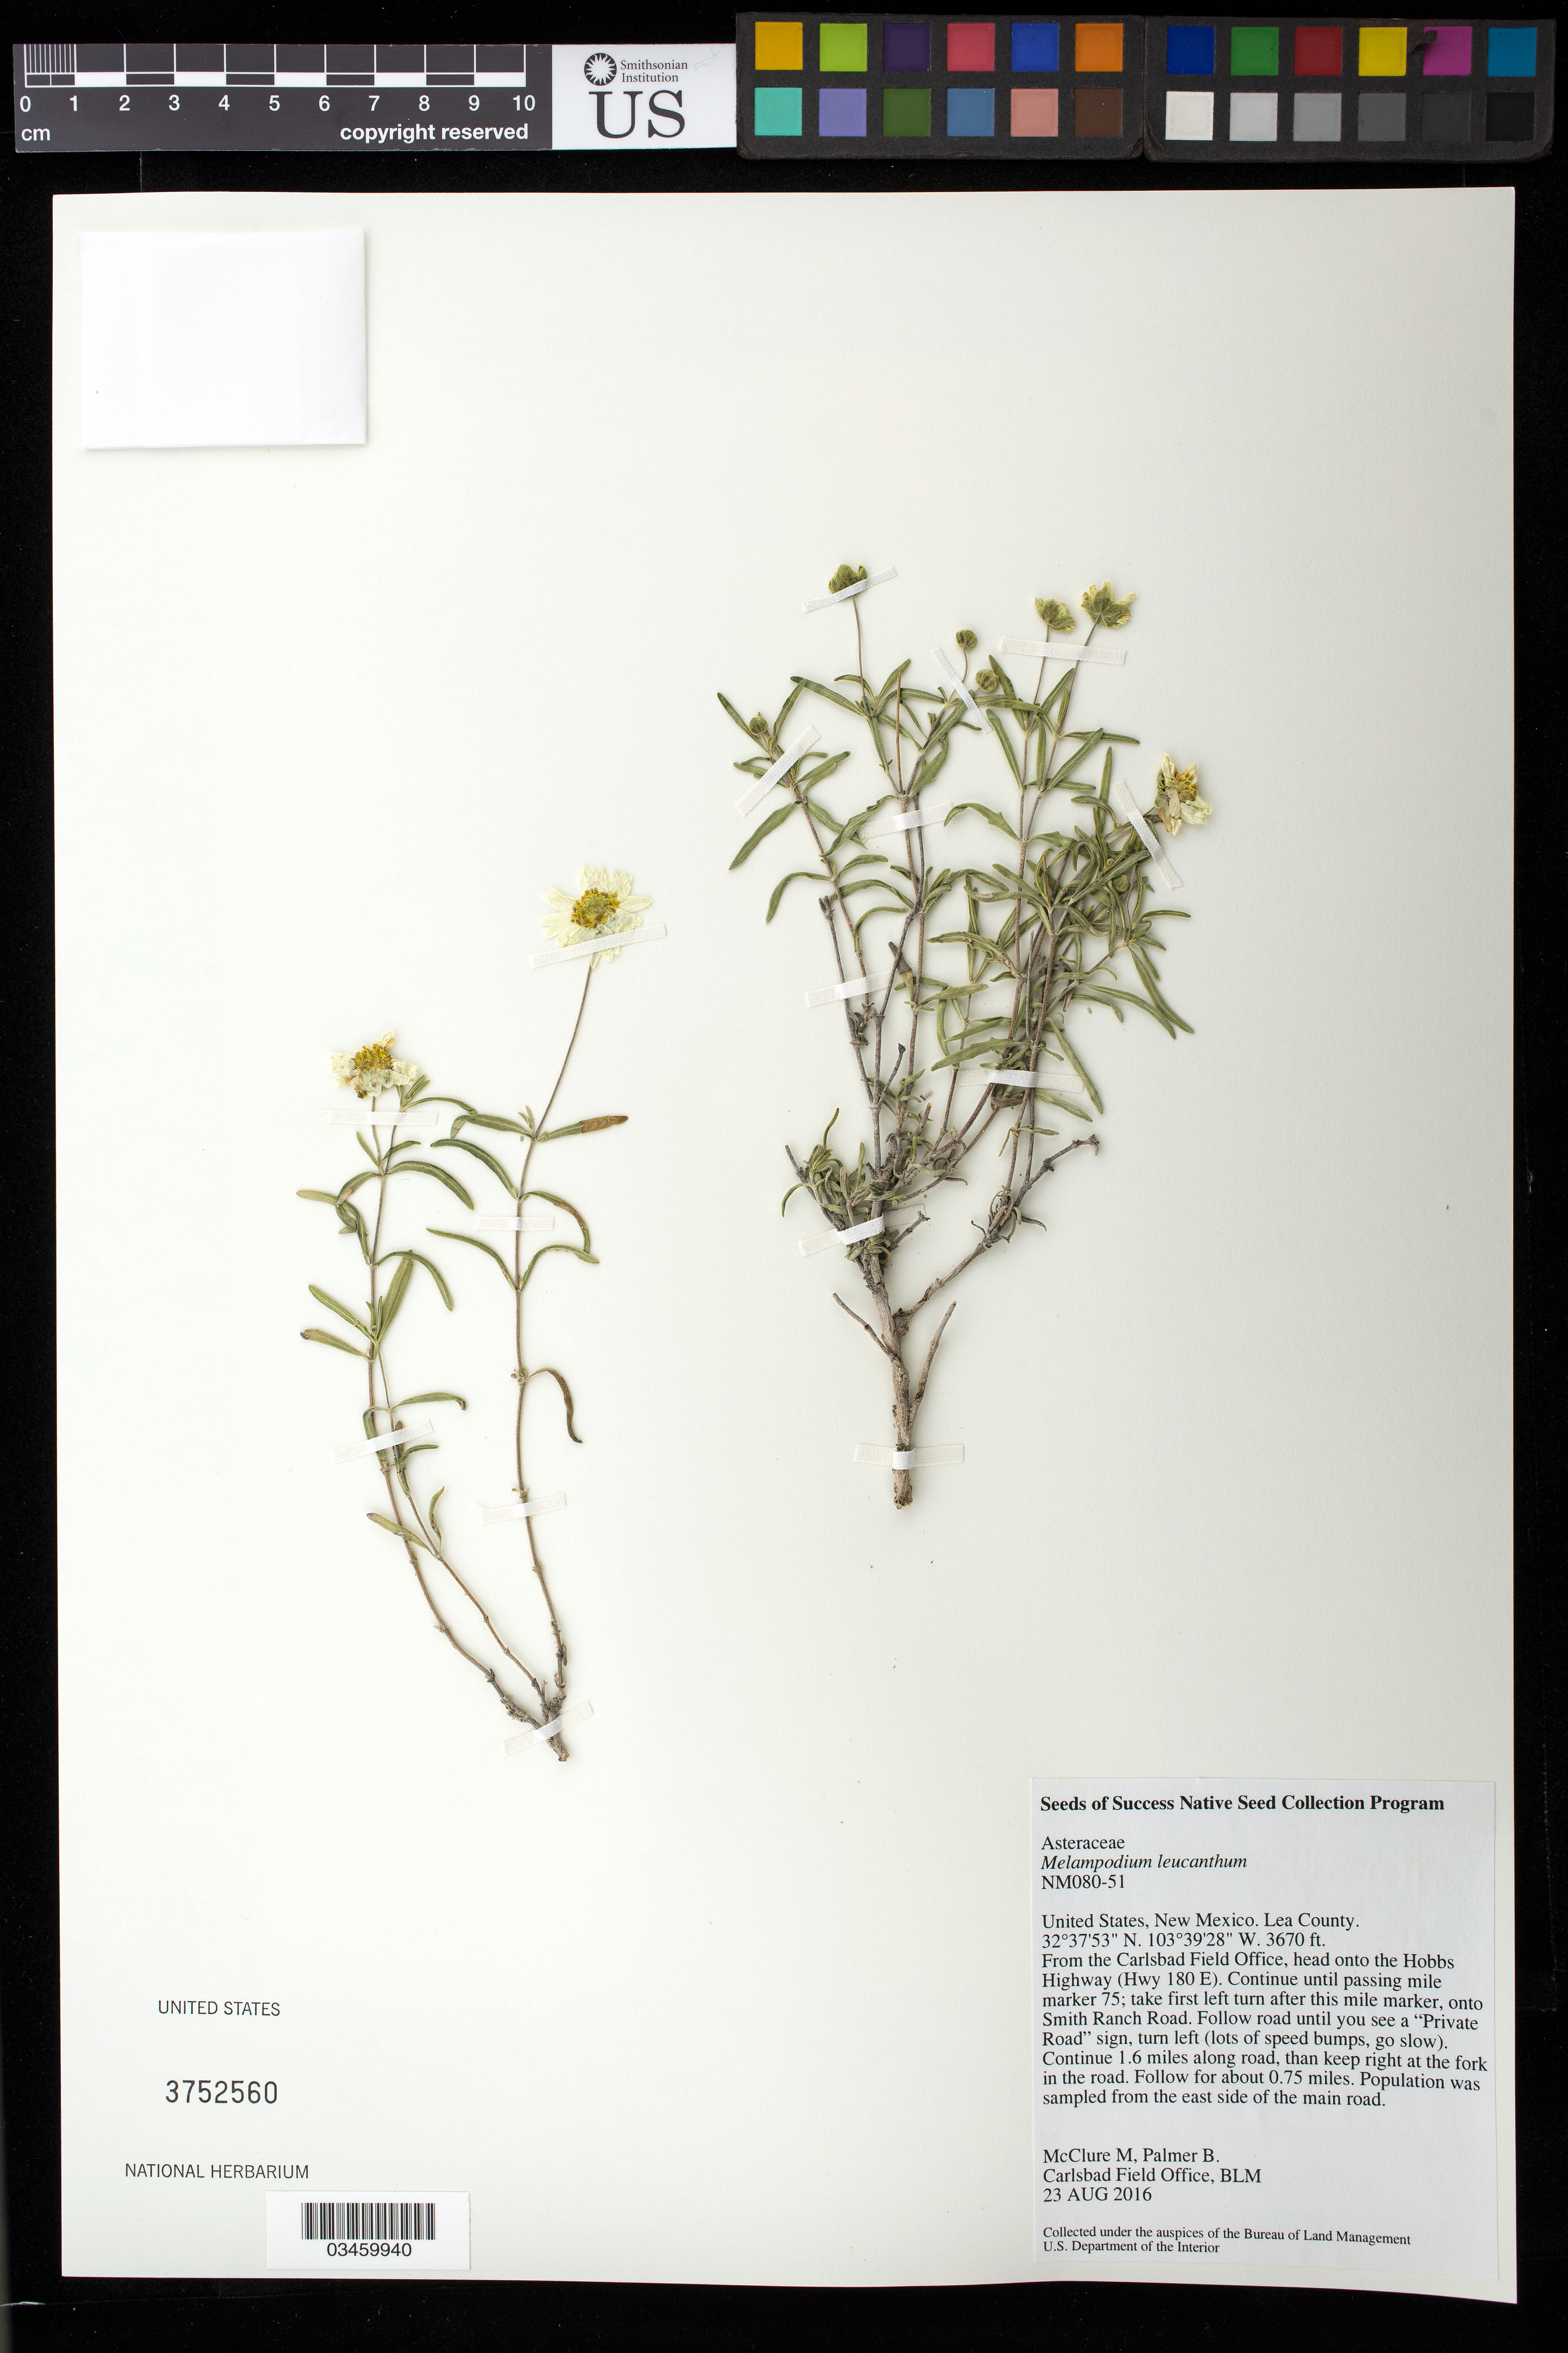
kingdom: Plantae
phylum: Tracheophyta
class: Magnoliopsida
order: Asterales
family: Asteraceae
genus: Melampodium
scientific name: Melampodium leucanthum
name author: Torr. & A. Gray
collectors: M. McClure & B. Palmer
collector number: NM080-51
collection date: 2016-08-23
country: United States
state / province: New Mexico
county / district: Lea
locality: Smith Ranch Road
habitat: R042XC003NM-Loamy sand ecological site, Pyote and maljamar fine sands. Population found mainly off roadsides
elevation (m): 1119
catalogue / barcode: US 3752560